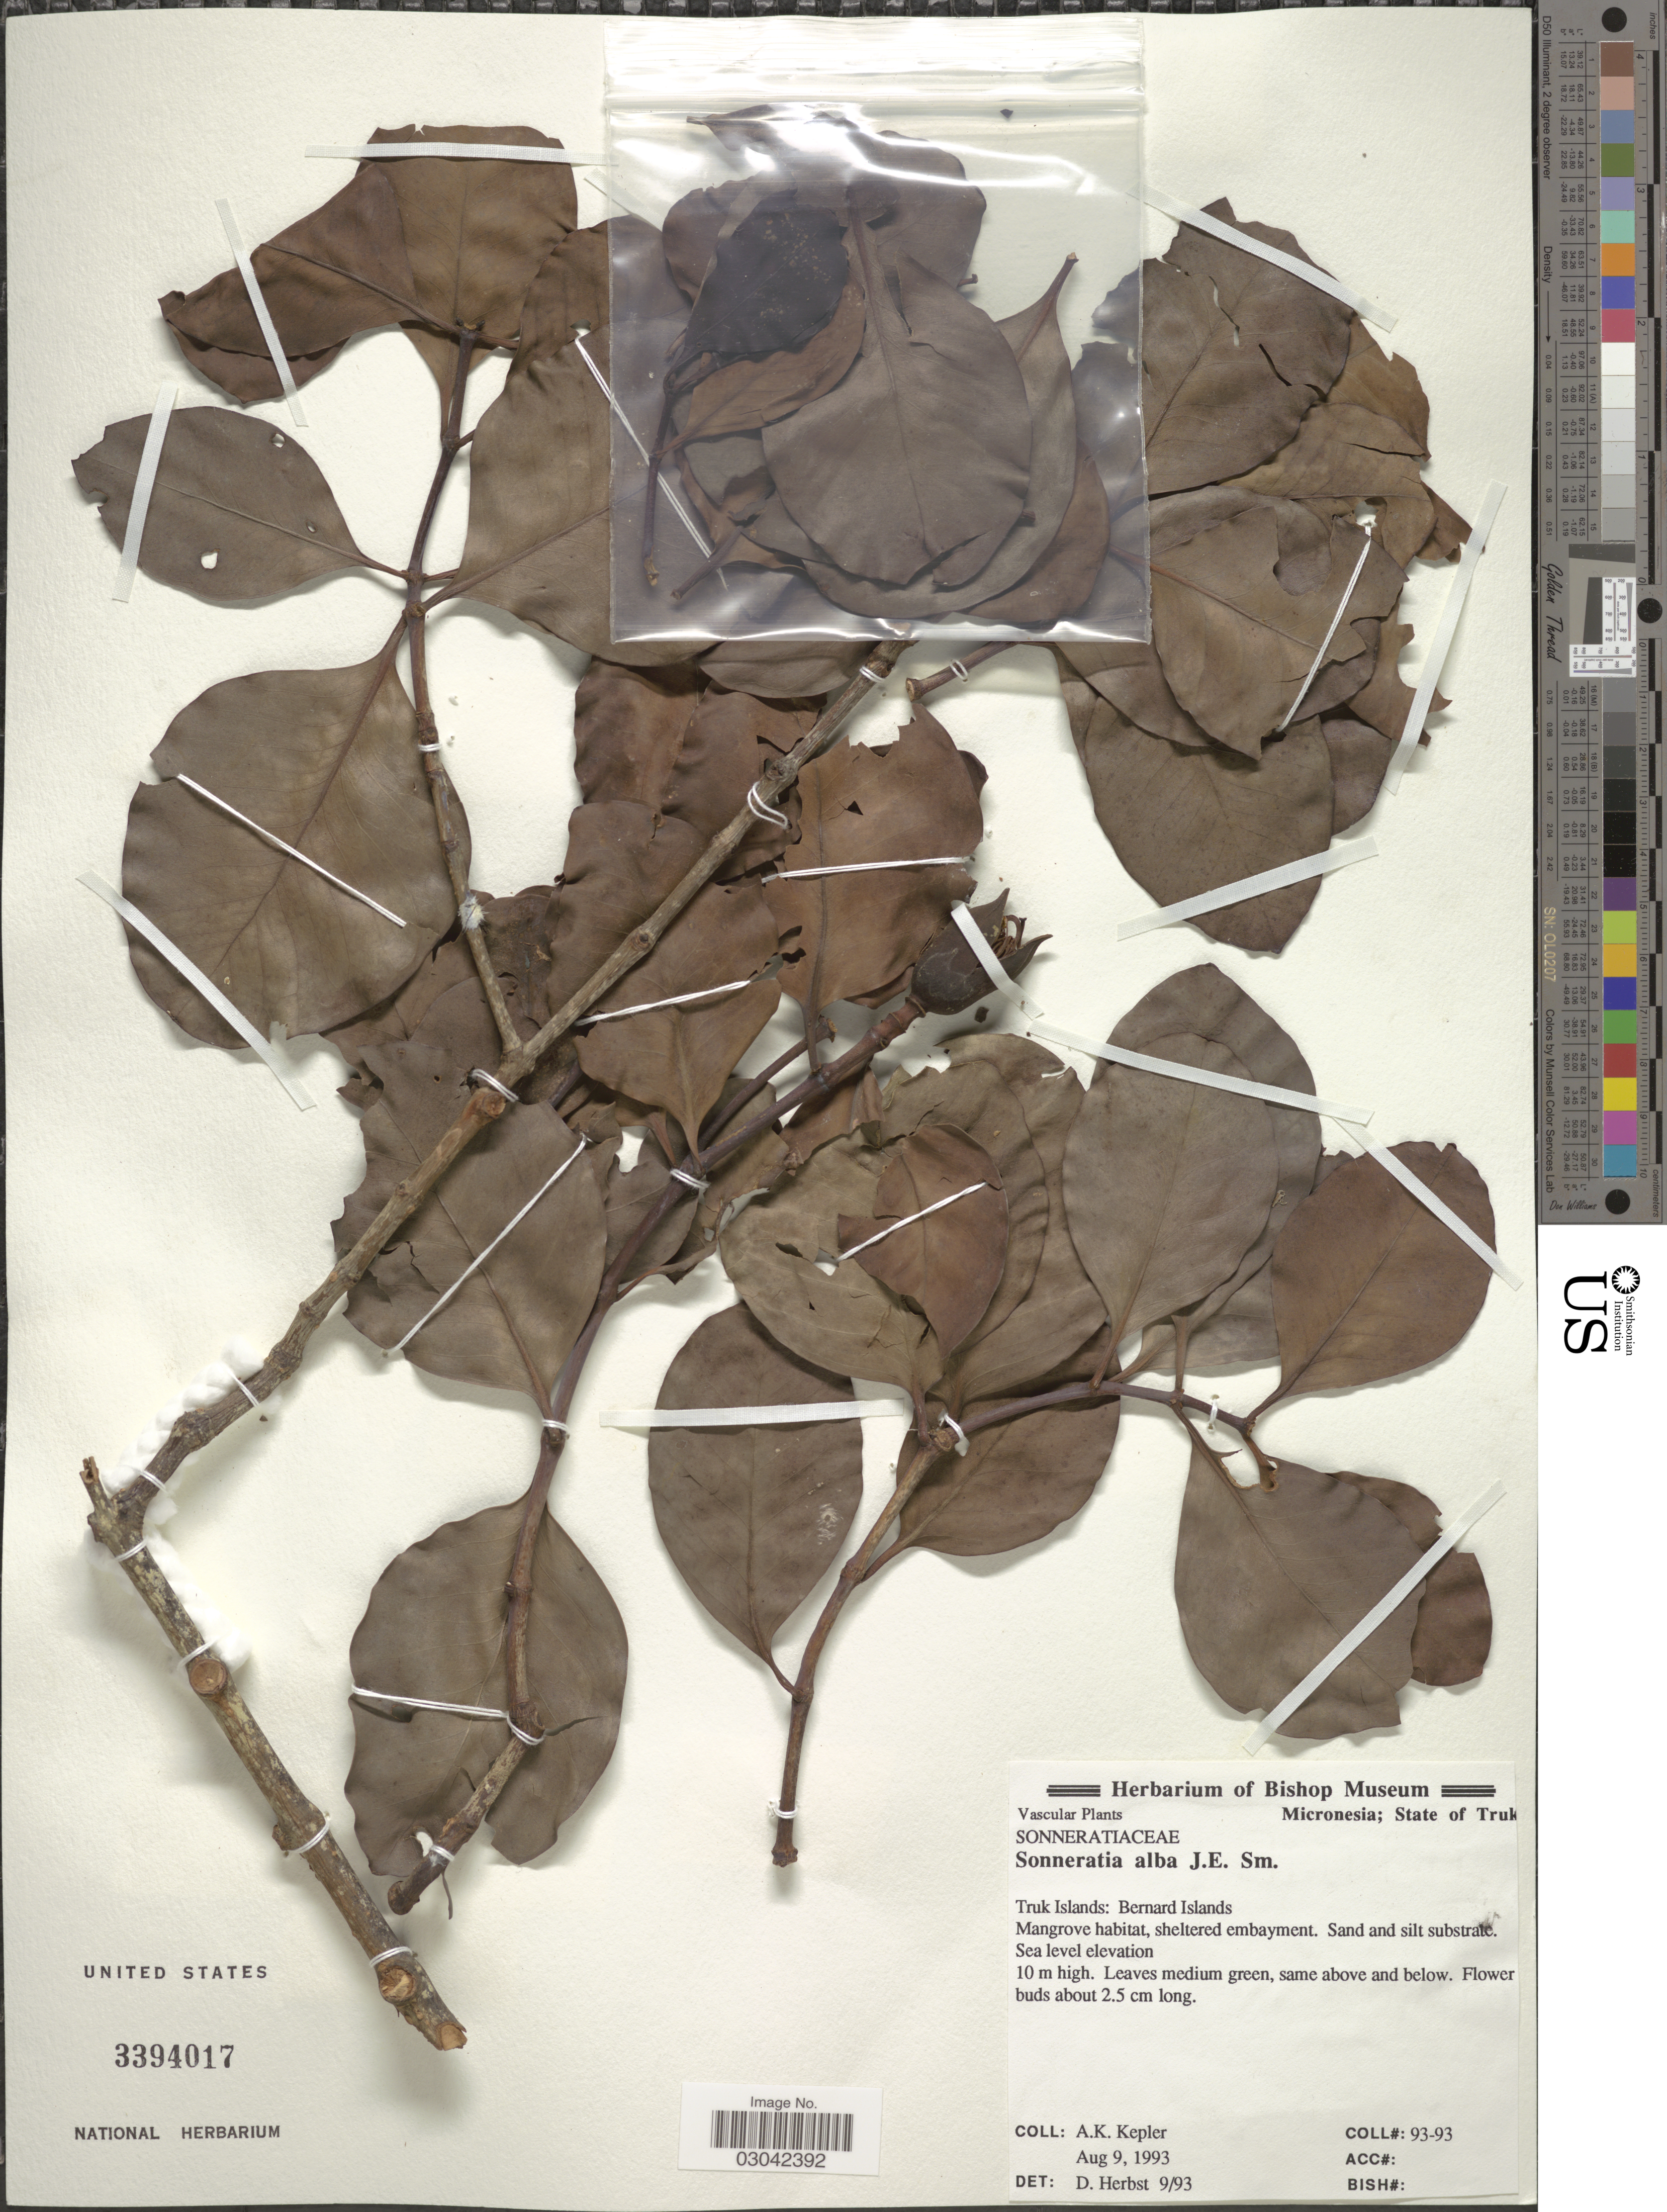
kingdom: Plantae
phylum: Tracheophyta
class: Magnoliopsida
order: Myrtales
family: Lythraceae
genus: Sonneratia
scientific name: Sonneratia alba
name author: Sm.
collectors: A. K. Kepler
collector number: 93-93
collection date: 1993-08-09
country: Micronesia, Federated States of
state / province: Truk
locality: Micronesia; State of Truk. Truk Islands: Bernard Islands.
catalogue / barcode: US 3394017